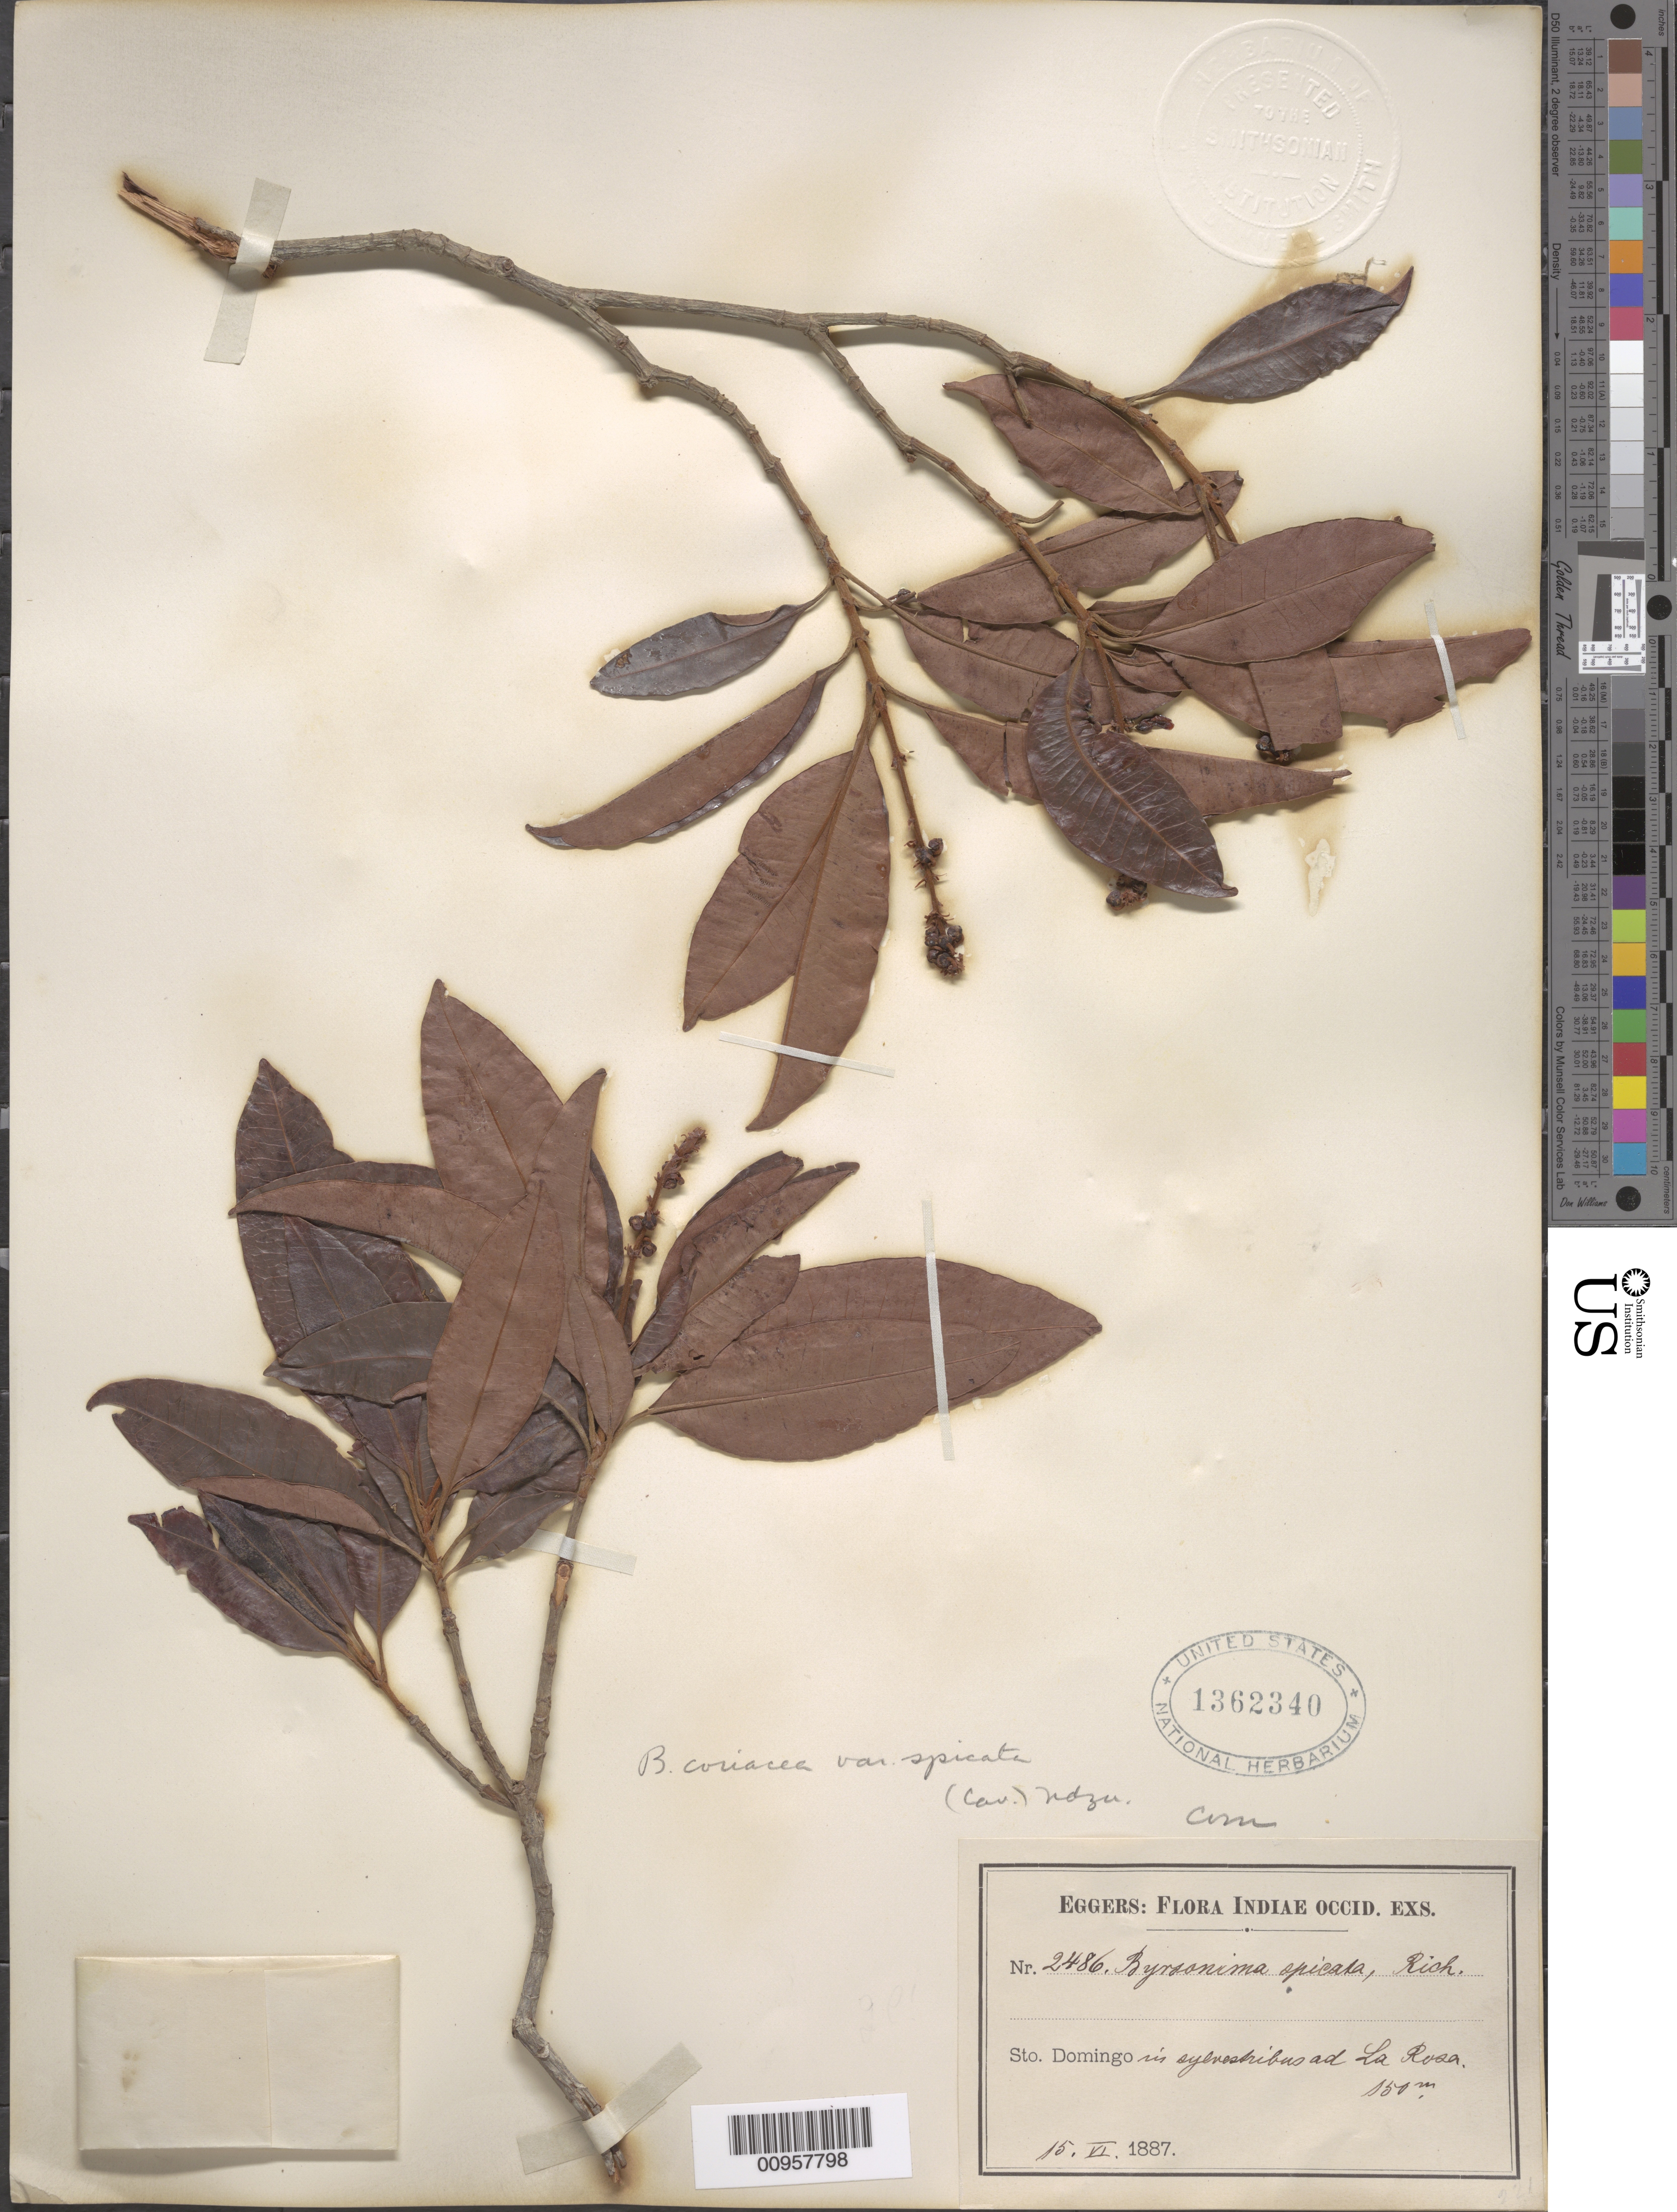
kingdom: Plantae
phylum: Tracheophyta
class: Magnoliopsida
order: Malpighiales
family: Malpighiaceae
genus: Byrsonima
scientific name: Byrsonima spicata (Cav.) DC.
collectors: H. F. A. von Eggers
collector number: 2486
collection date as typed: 15 Jun 1887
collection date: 1887-06-15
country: Dominican Republic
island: Hispaniola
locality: Ad La Rosa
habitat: In sylvestribus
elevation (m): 150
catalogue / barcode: US 1362340